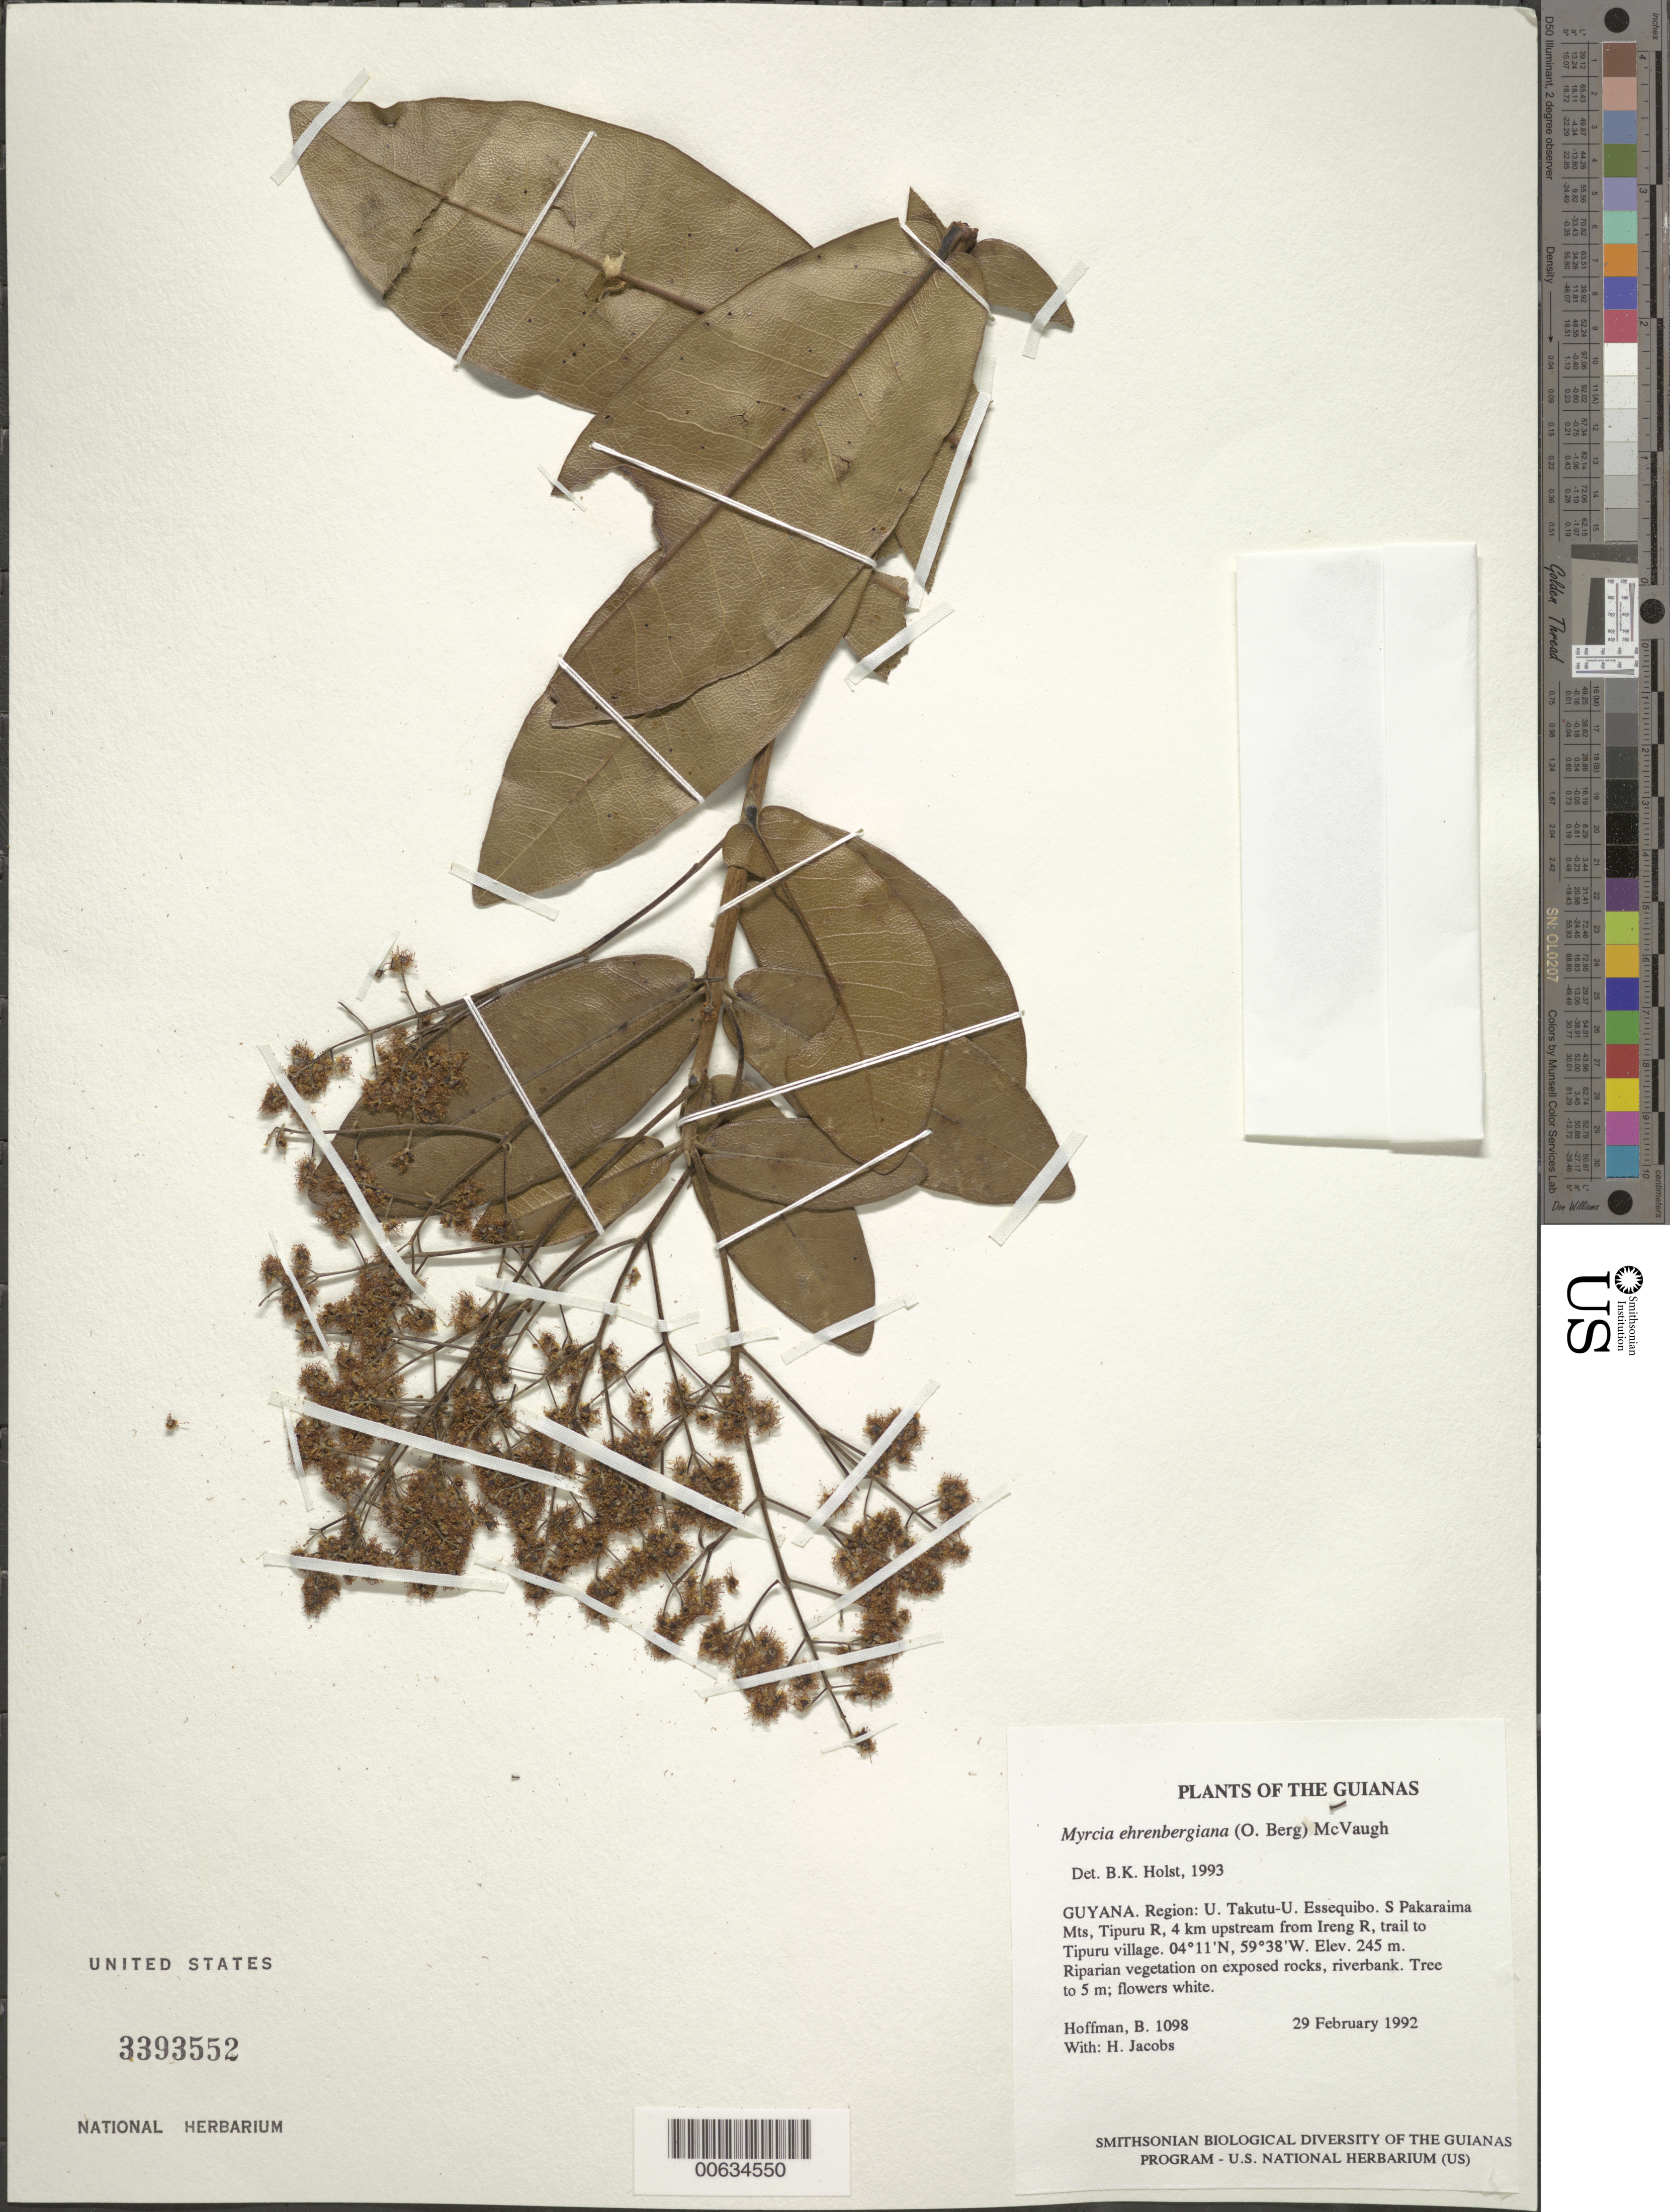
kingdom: Plantae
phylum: Tracheophyta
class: Magnoliopsida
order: Myrtales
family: Myrtaceae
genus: Myrcia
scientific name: Myrcia ehrenbergiana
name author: (O. Berg) McVaugh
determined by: Holst, Bruce K.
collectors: B. Hoffman & H. Jacobs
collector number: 1098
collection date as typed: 29 February 1992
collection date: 1992-02-29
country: Guyana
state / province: U. Takutu-U. Essequibo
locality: S Pakaraima Mts, Tipuru River, 4 km upstream from Ireng R., trail to Tipuru Village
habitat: Riparian vegetation on exposed rocks, riverbank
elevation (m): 245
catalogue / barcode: US 3393552